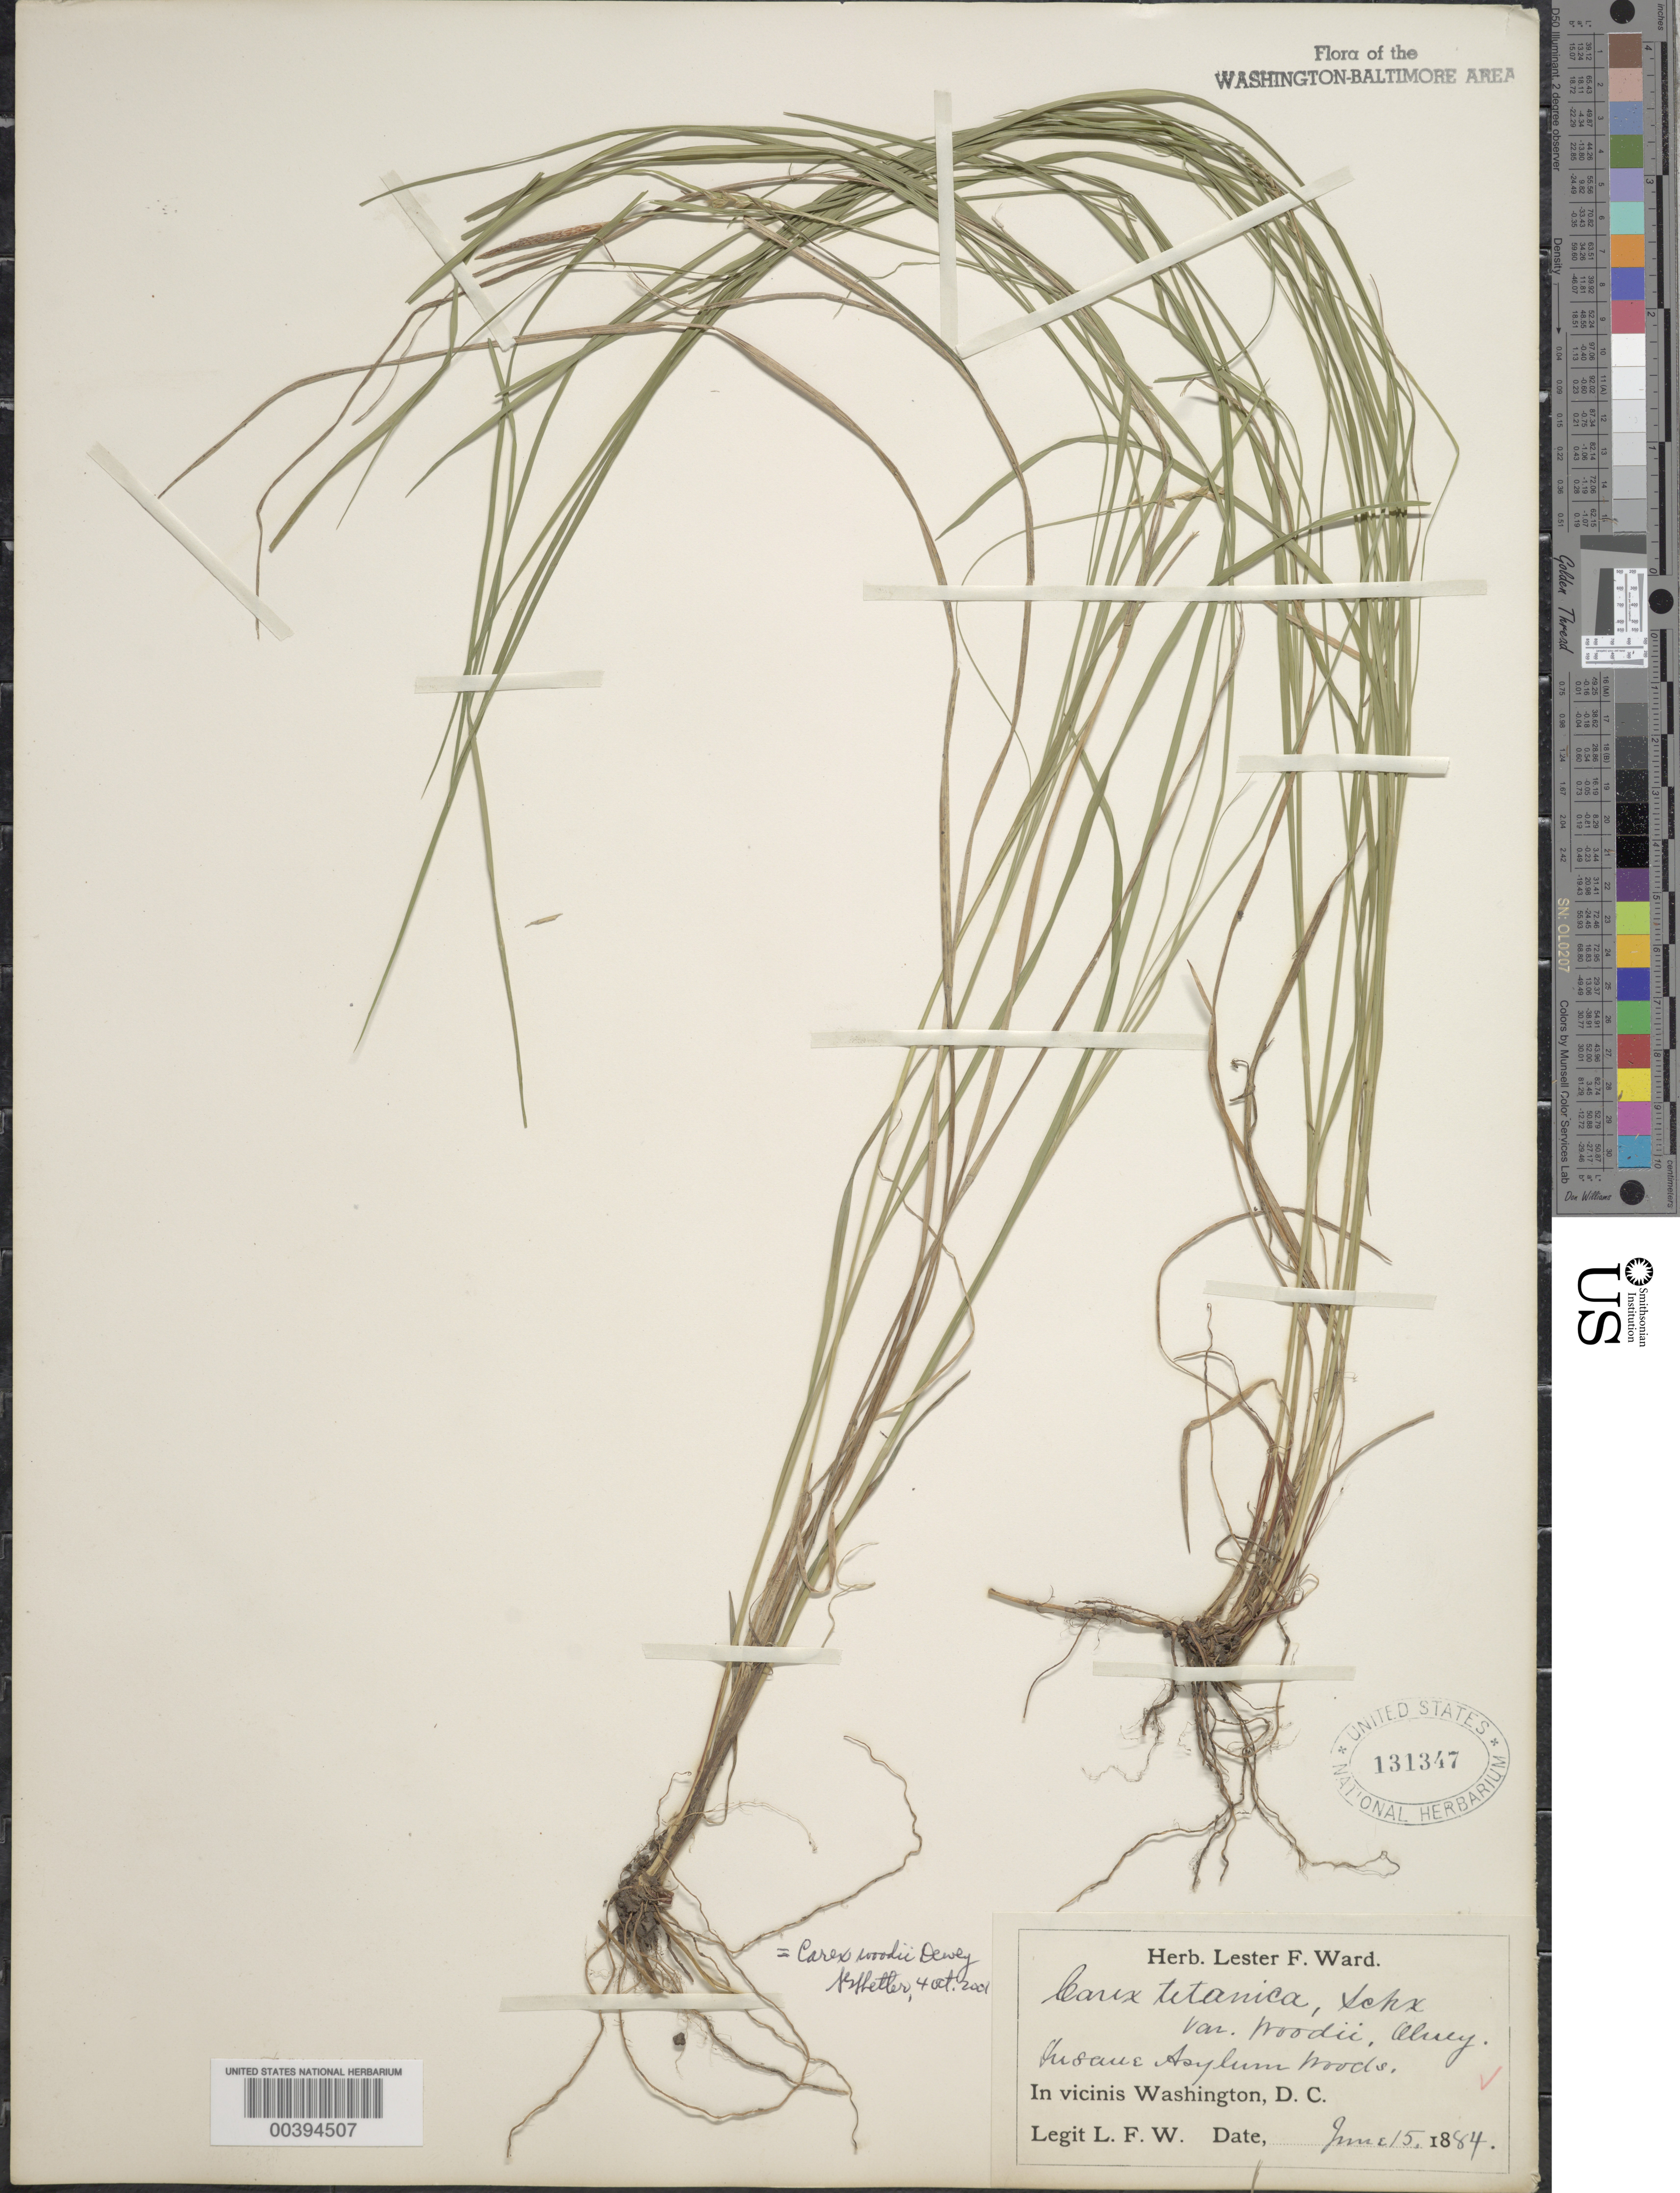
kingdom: Plantae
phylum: Tracheophyta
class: Liliopsida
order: Poales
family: Cyperaceae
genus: Carex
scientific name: Carex woodii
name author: Dewey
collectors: L. F. Ward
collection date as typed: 15 Jun 1884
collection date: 1884-06-15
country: United States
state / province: District of Columbia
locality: Insane Asylum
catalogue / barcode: US 131347